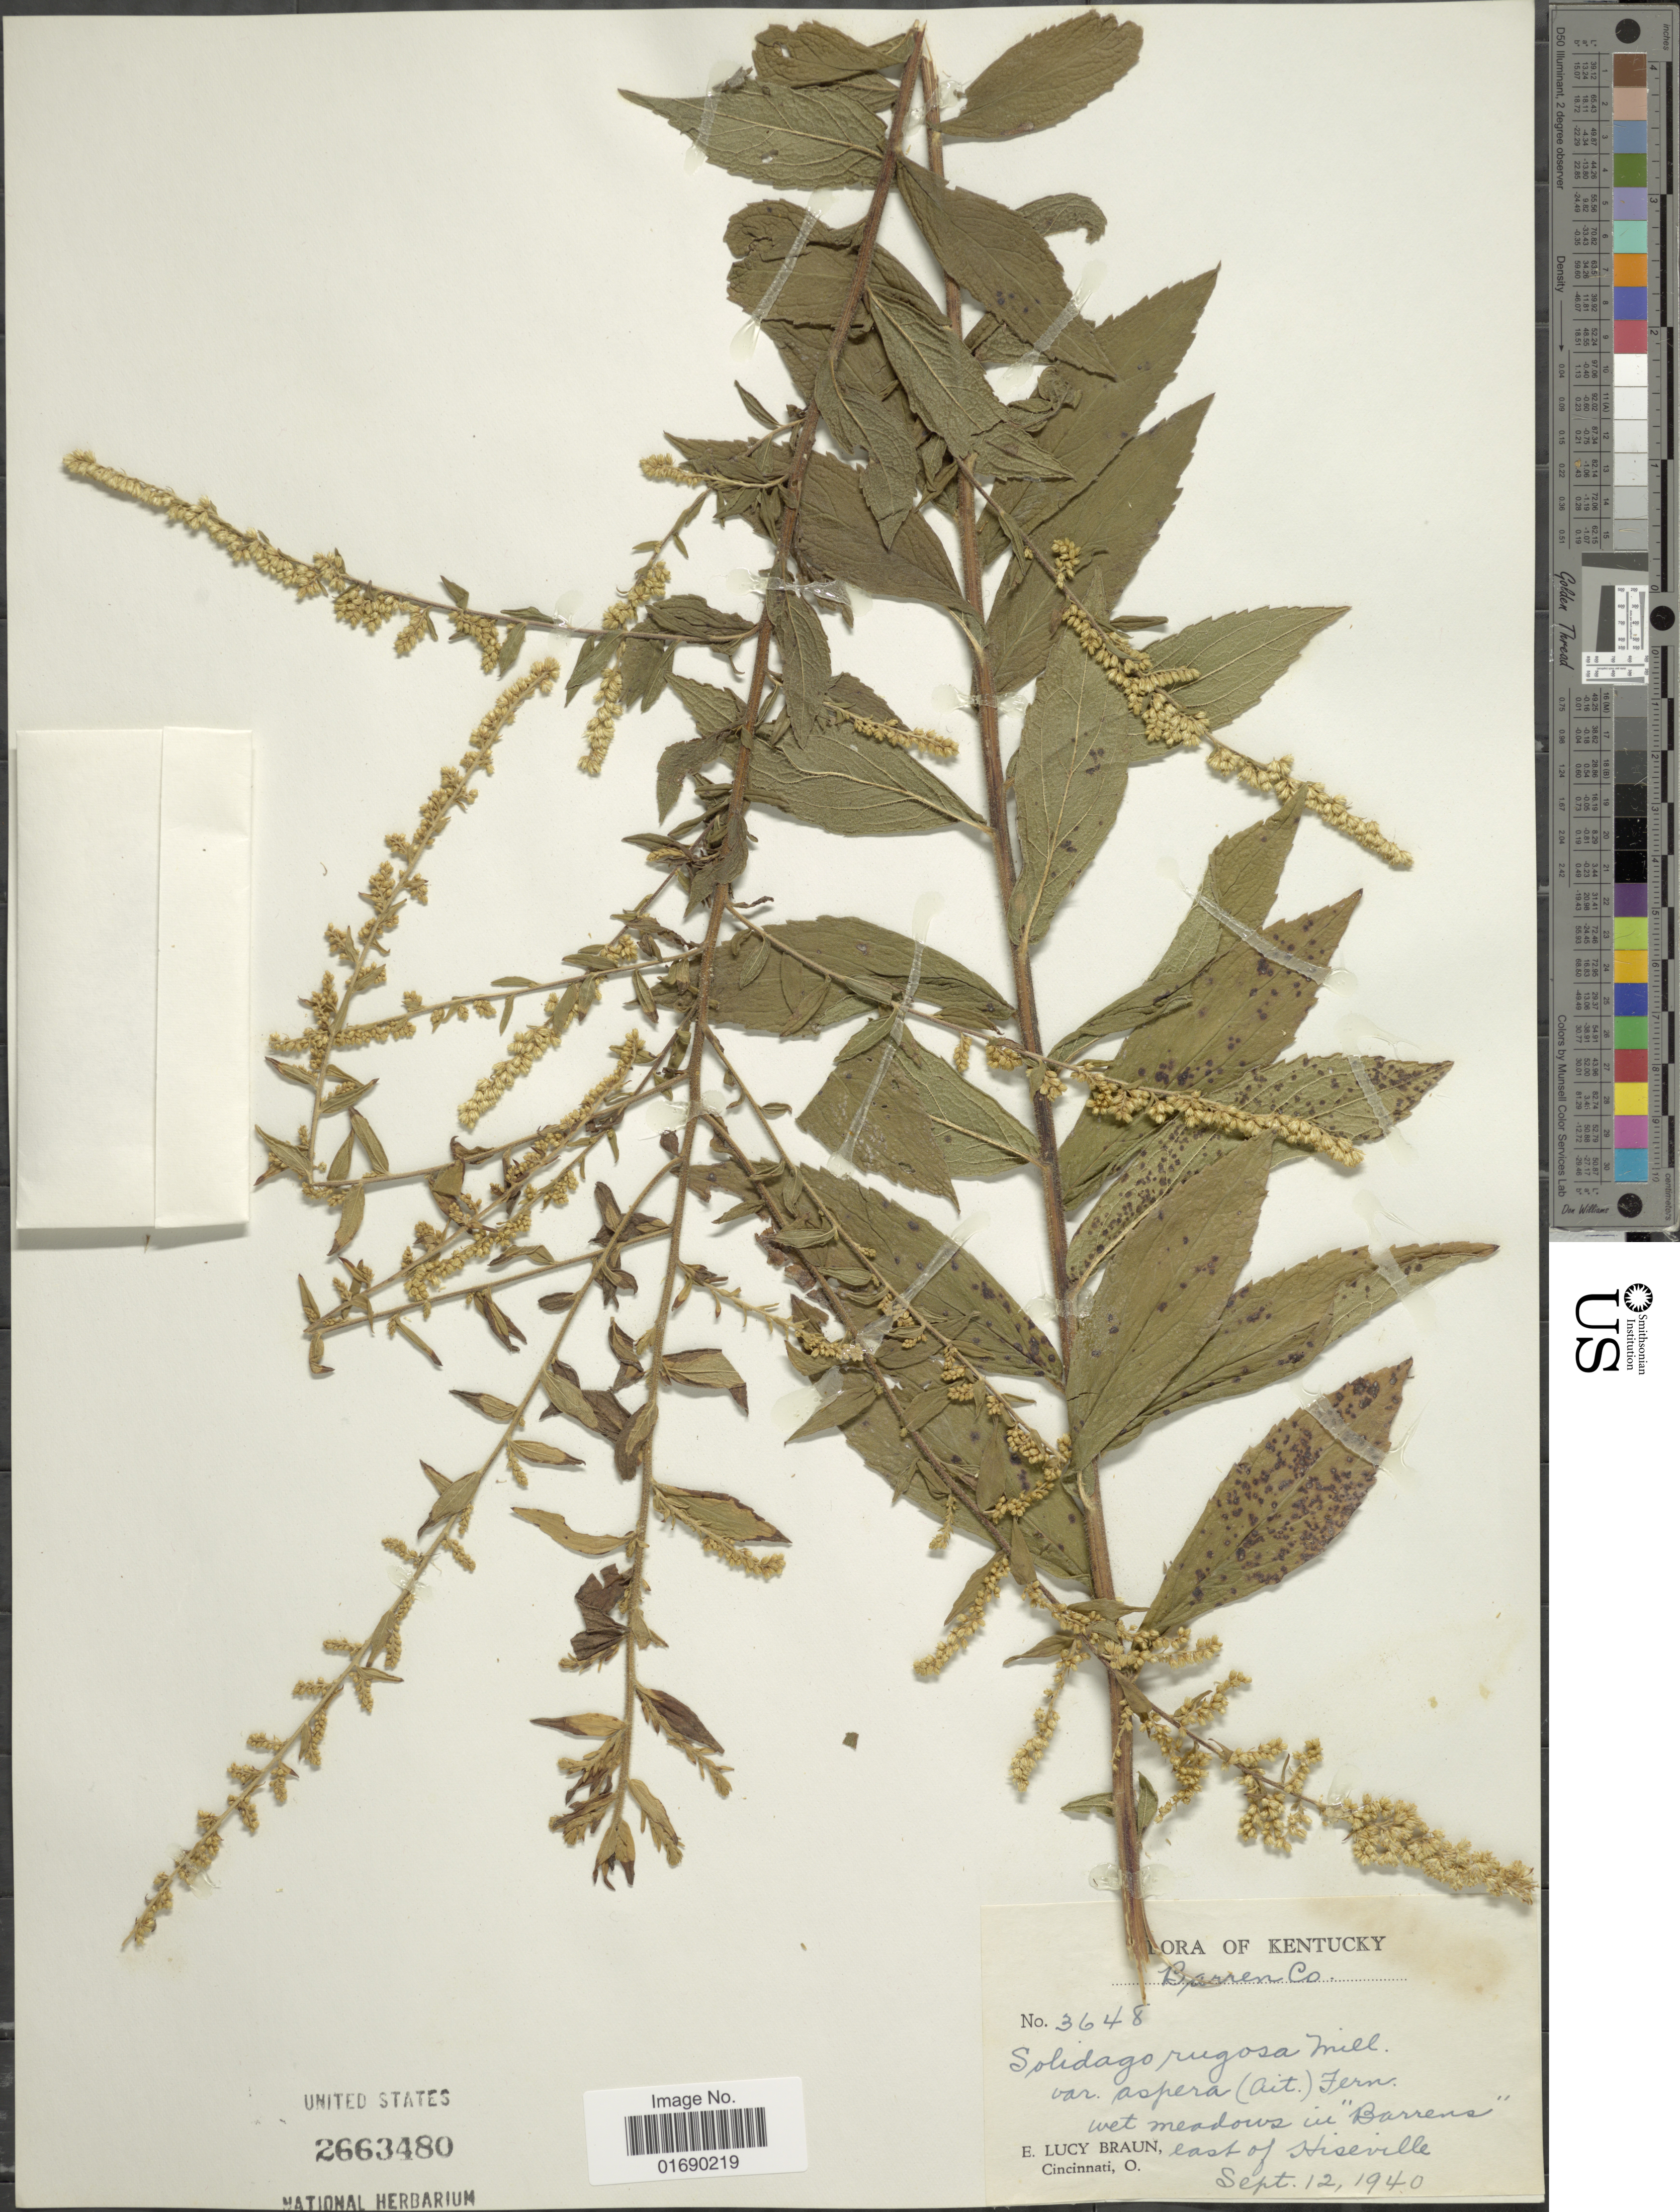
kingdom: Plantae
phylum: Tracheophyta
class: Magnoliopsida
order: Asterales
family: Asteraceae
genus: Solidago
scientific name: Solidago rugosa var. aspera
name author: (Aiton) Cronq.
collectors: E. L. Braun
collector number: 3648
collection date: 1940-09-12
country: United States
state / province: Kentucky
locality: Barren Co, wet meadows in 'Barrens', east of Hiseville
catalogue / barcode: US 2663480